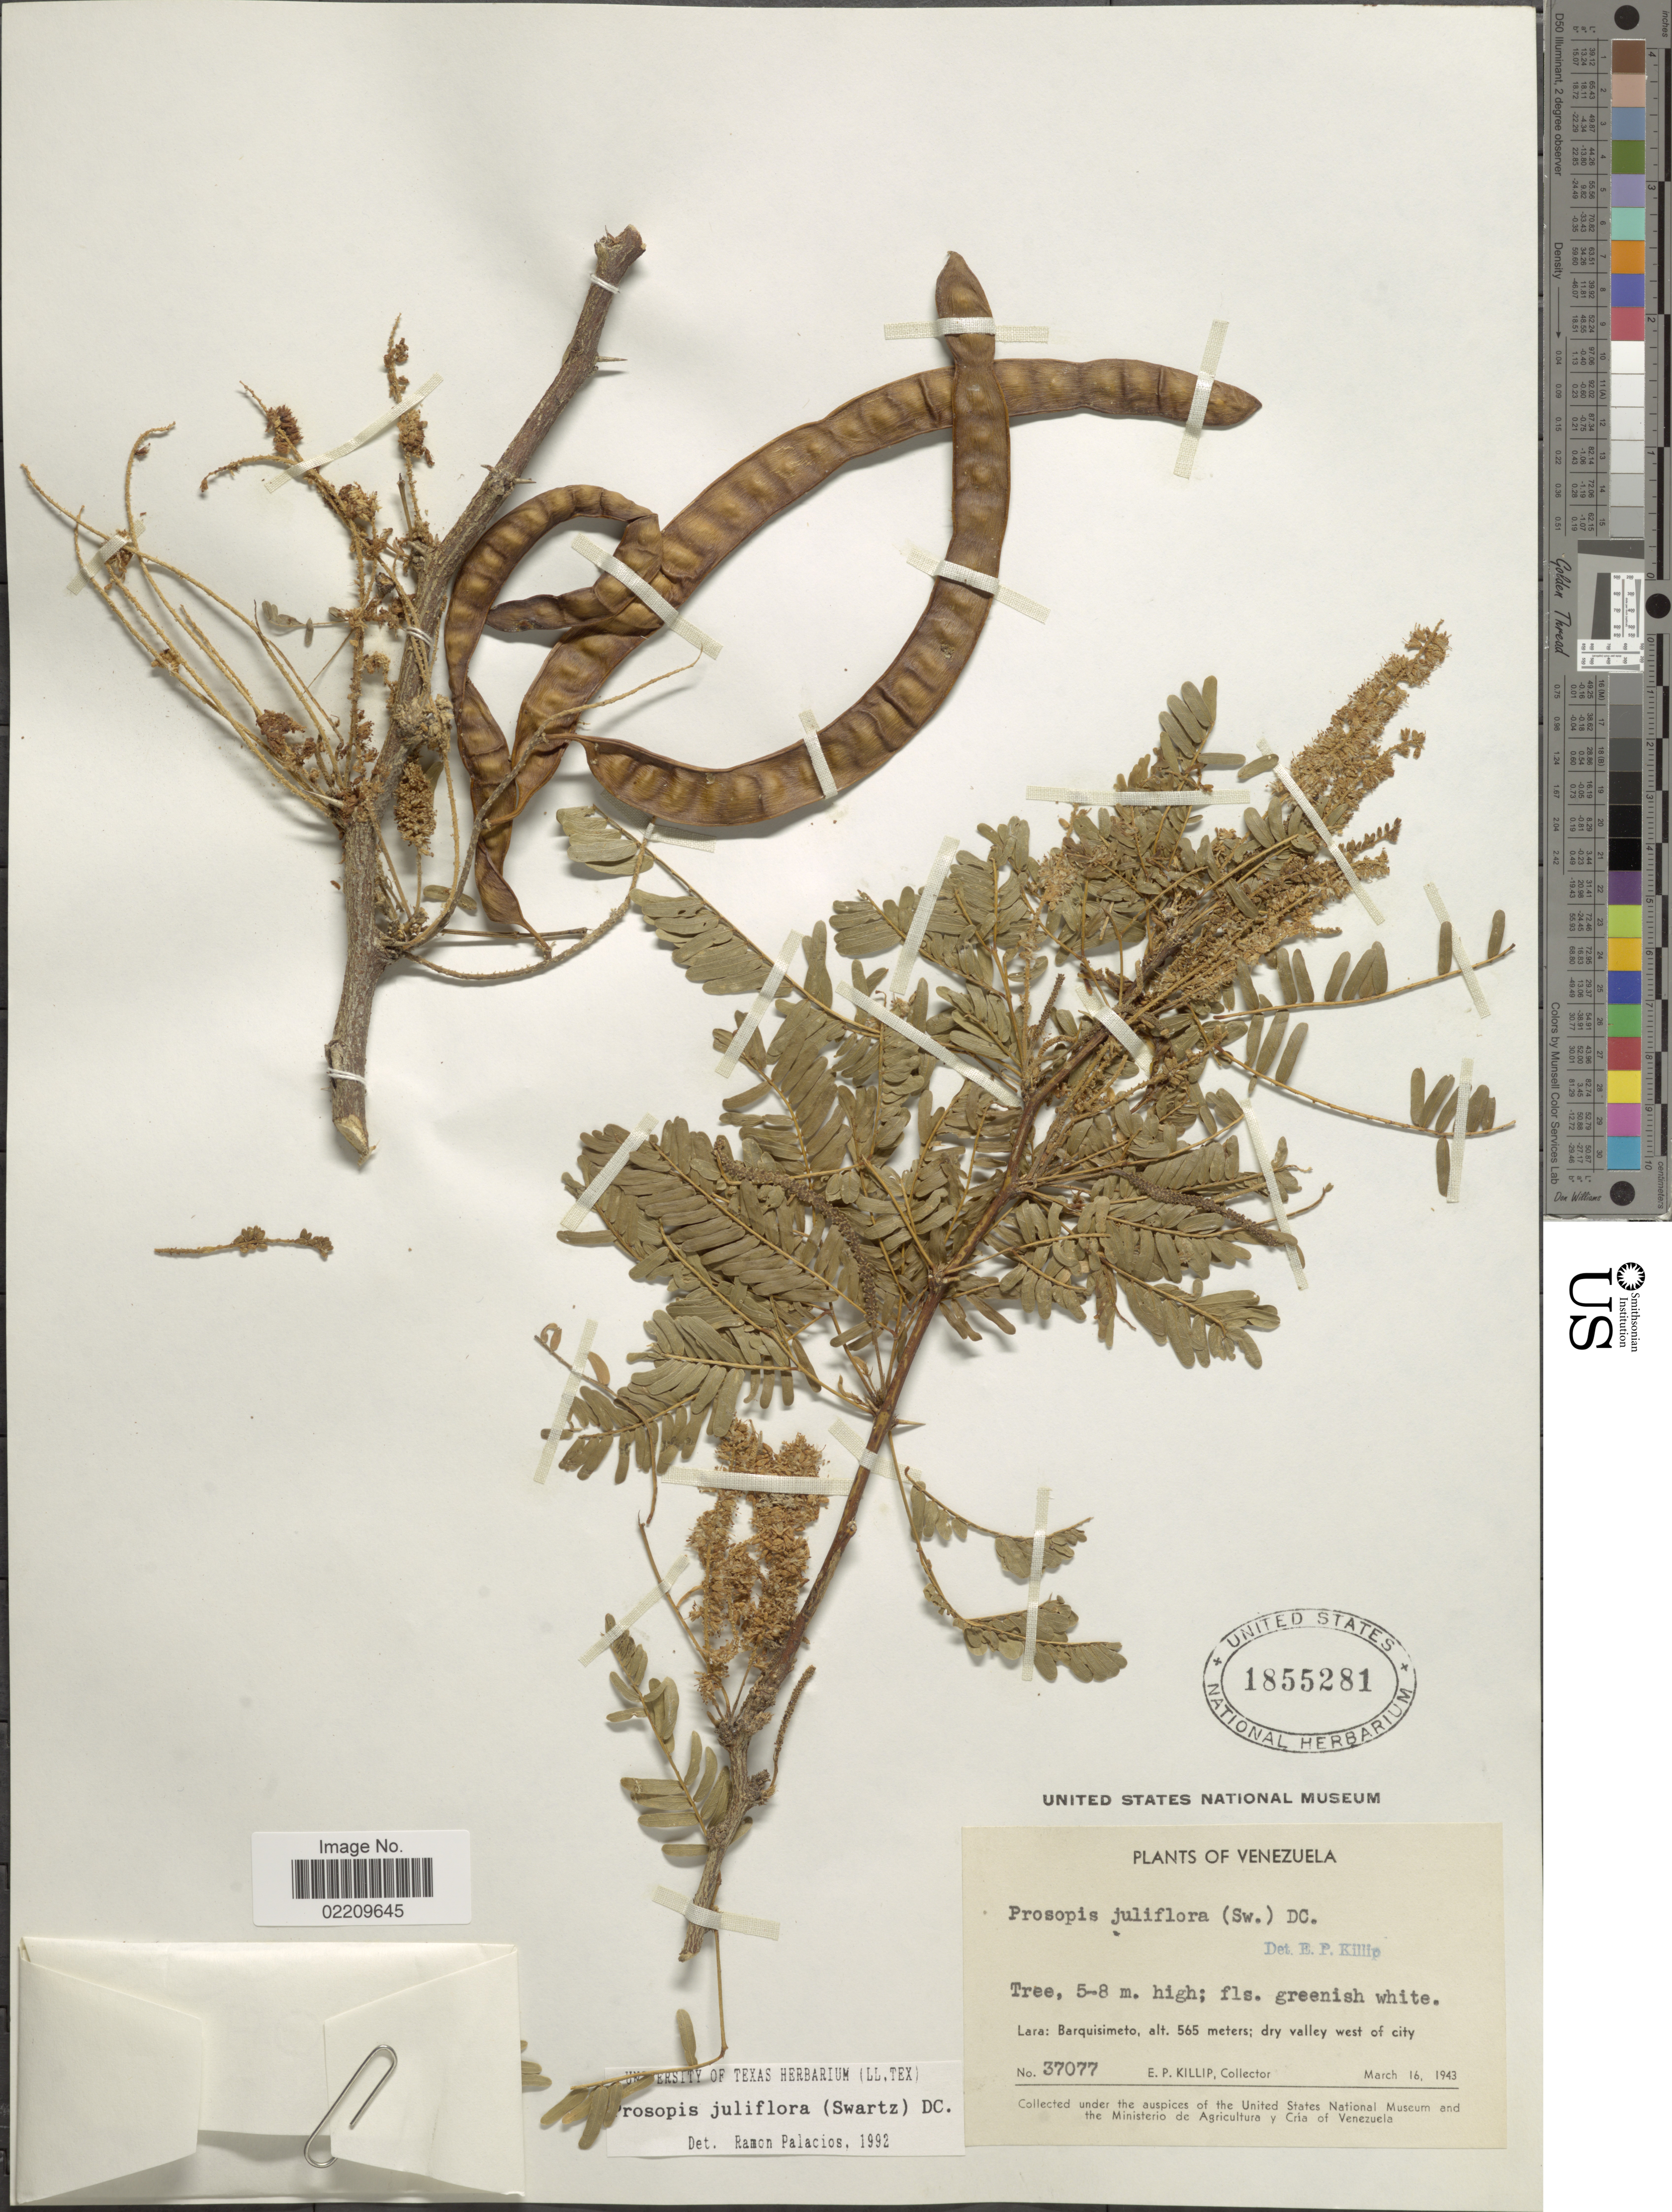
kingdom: Plantae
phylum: Tracheophyta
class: Magnoliopsida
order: Fabales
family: Fabaceae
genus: Neltuma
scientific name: Neltuma juliflora var. juliflora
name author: (Sw.) Raf.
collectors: E. P. Killip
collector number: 37077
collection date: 1943-03-16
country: Venezuela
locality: Barquisimeto. dry valley west of city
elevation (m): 565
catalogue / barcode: US 1855281